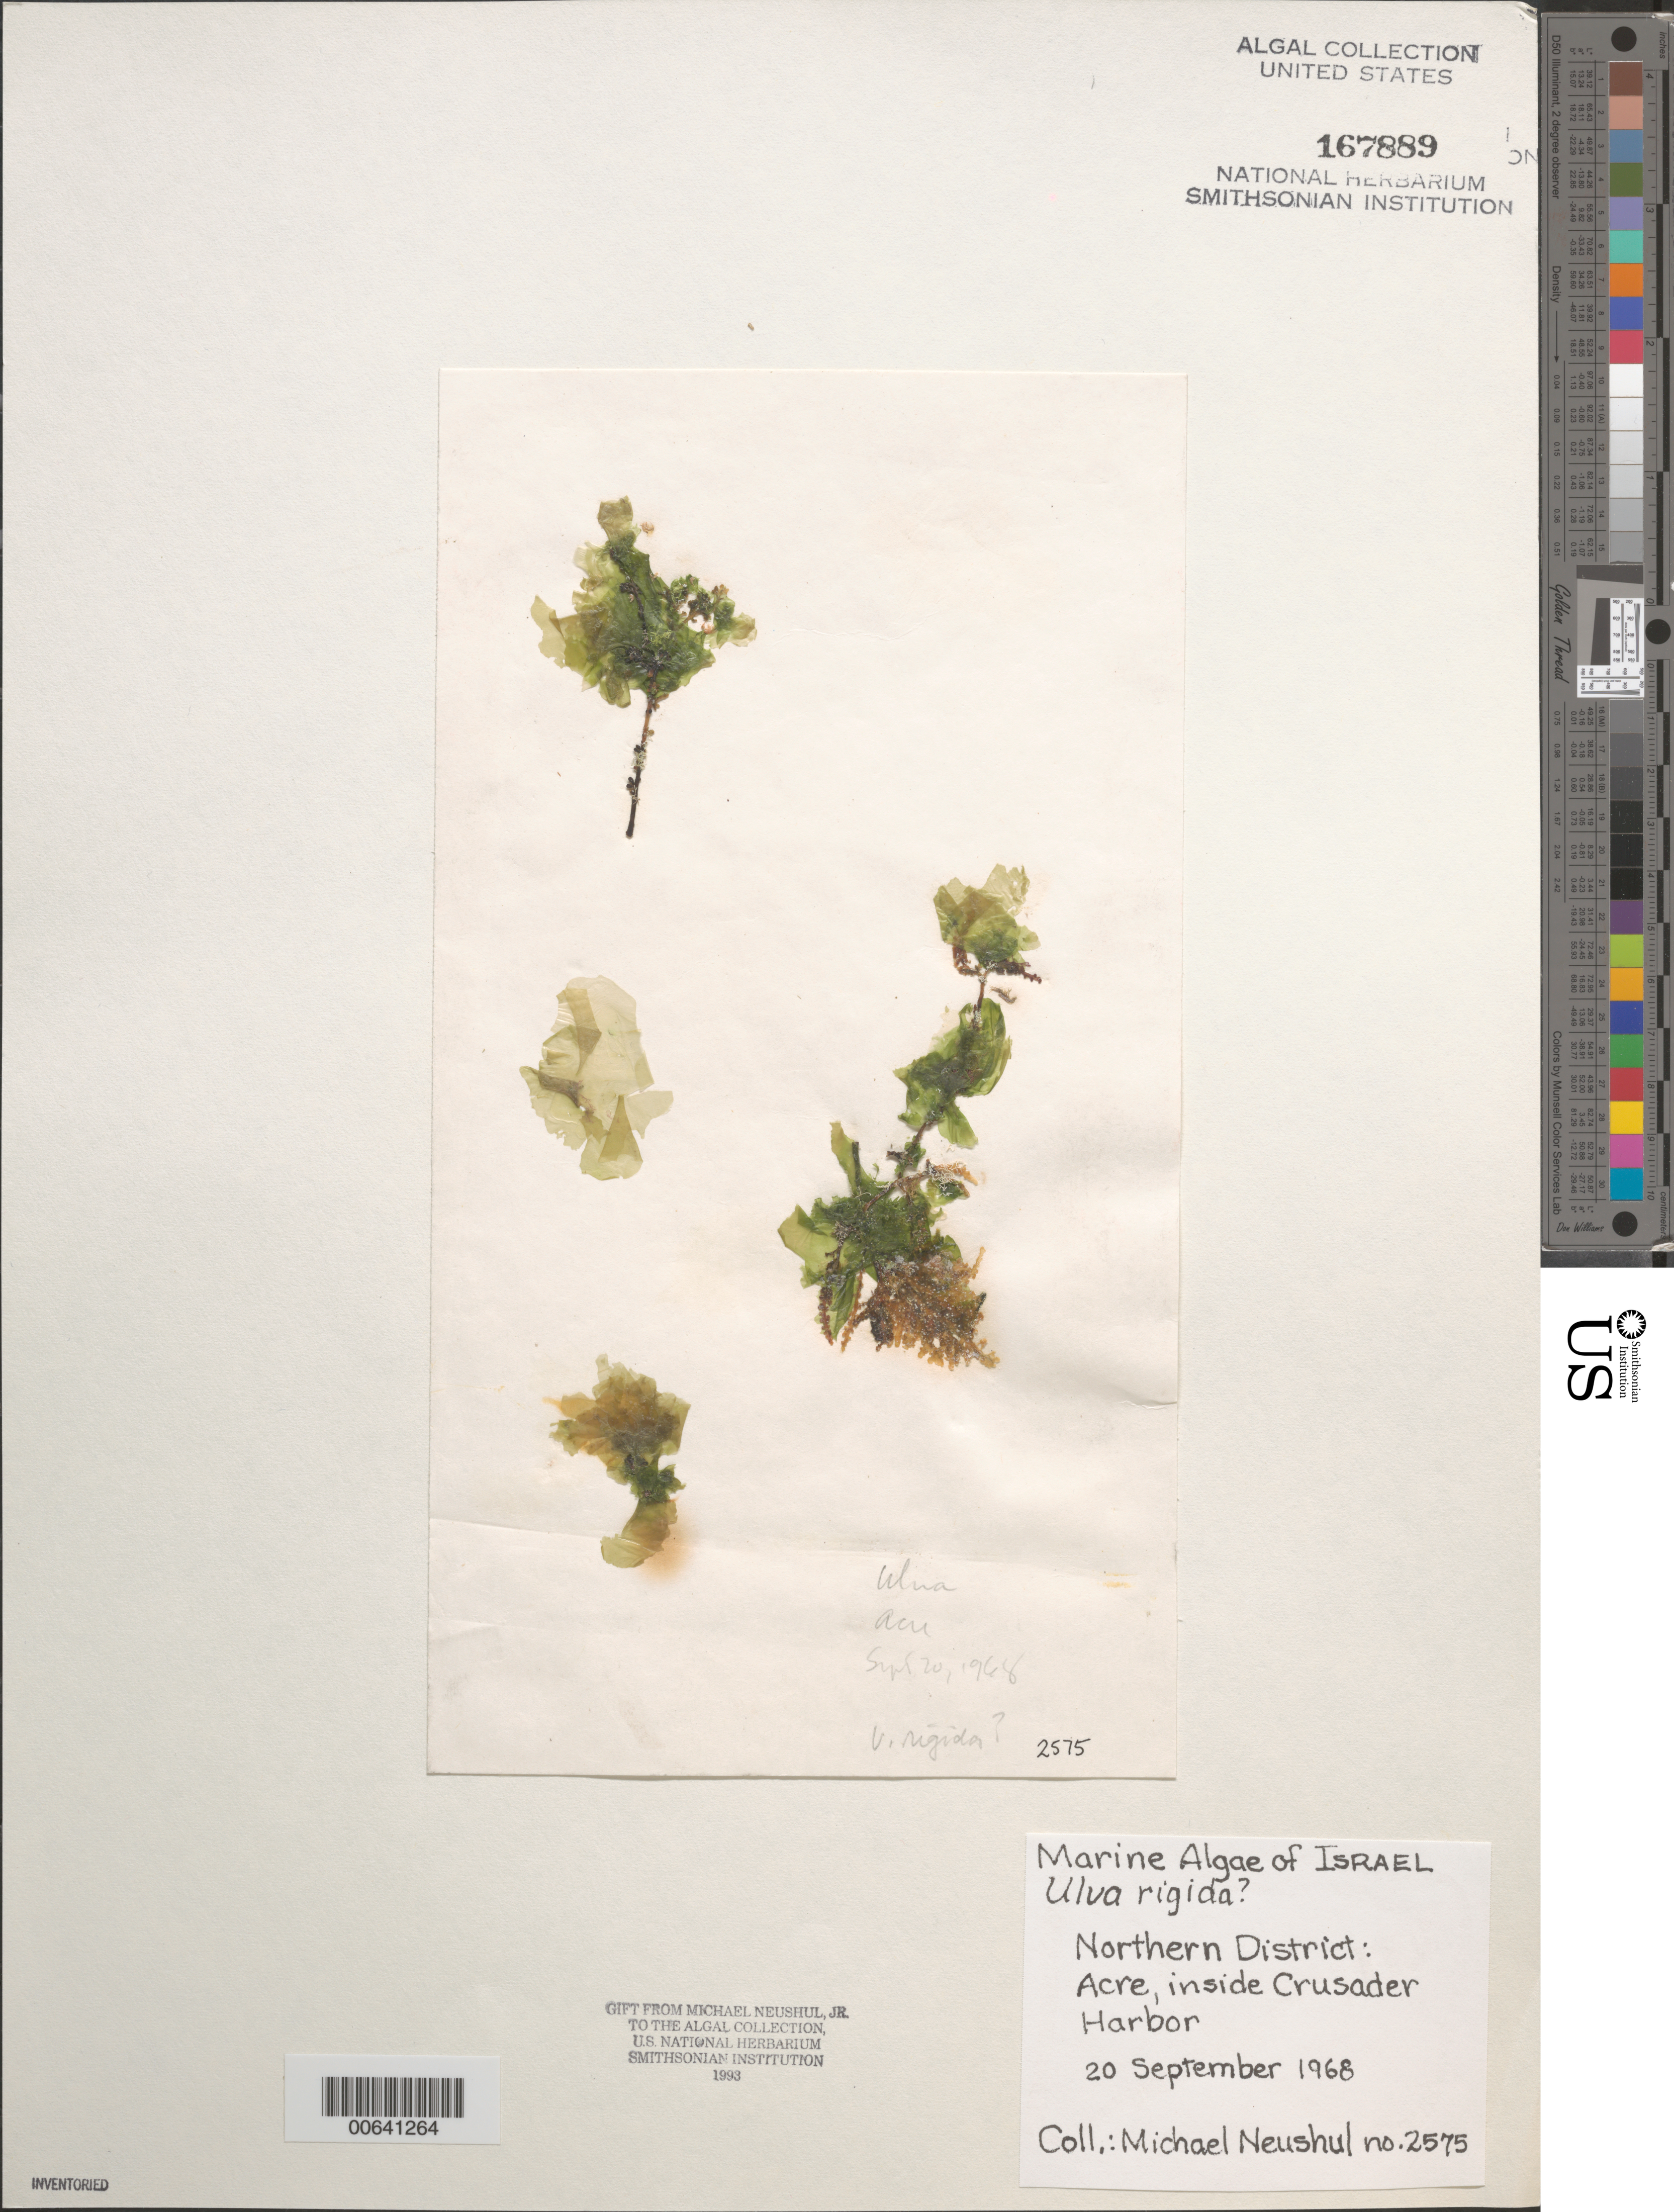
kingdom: Plantae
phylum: Chlorophyta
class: Ulvophyceae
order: Ulvales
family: Ulvaceae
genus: Ulva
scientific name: Ulva rigida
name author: C. Agardh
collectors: M. Neushul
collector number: Neushul 2575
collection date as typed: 20 Sep 1968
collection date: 1968-09-20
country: Israel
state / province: Northern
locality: Acre, inside Crusader Harbor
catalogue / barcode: US 167889